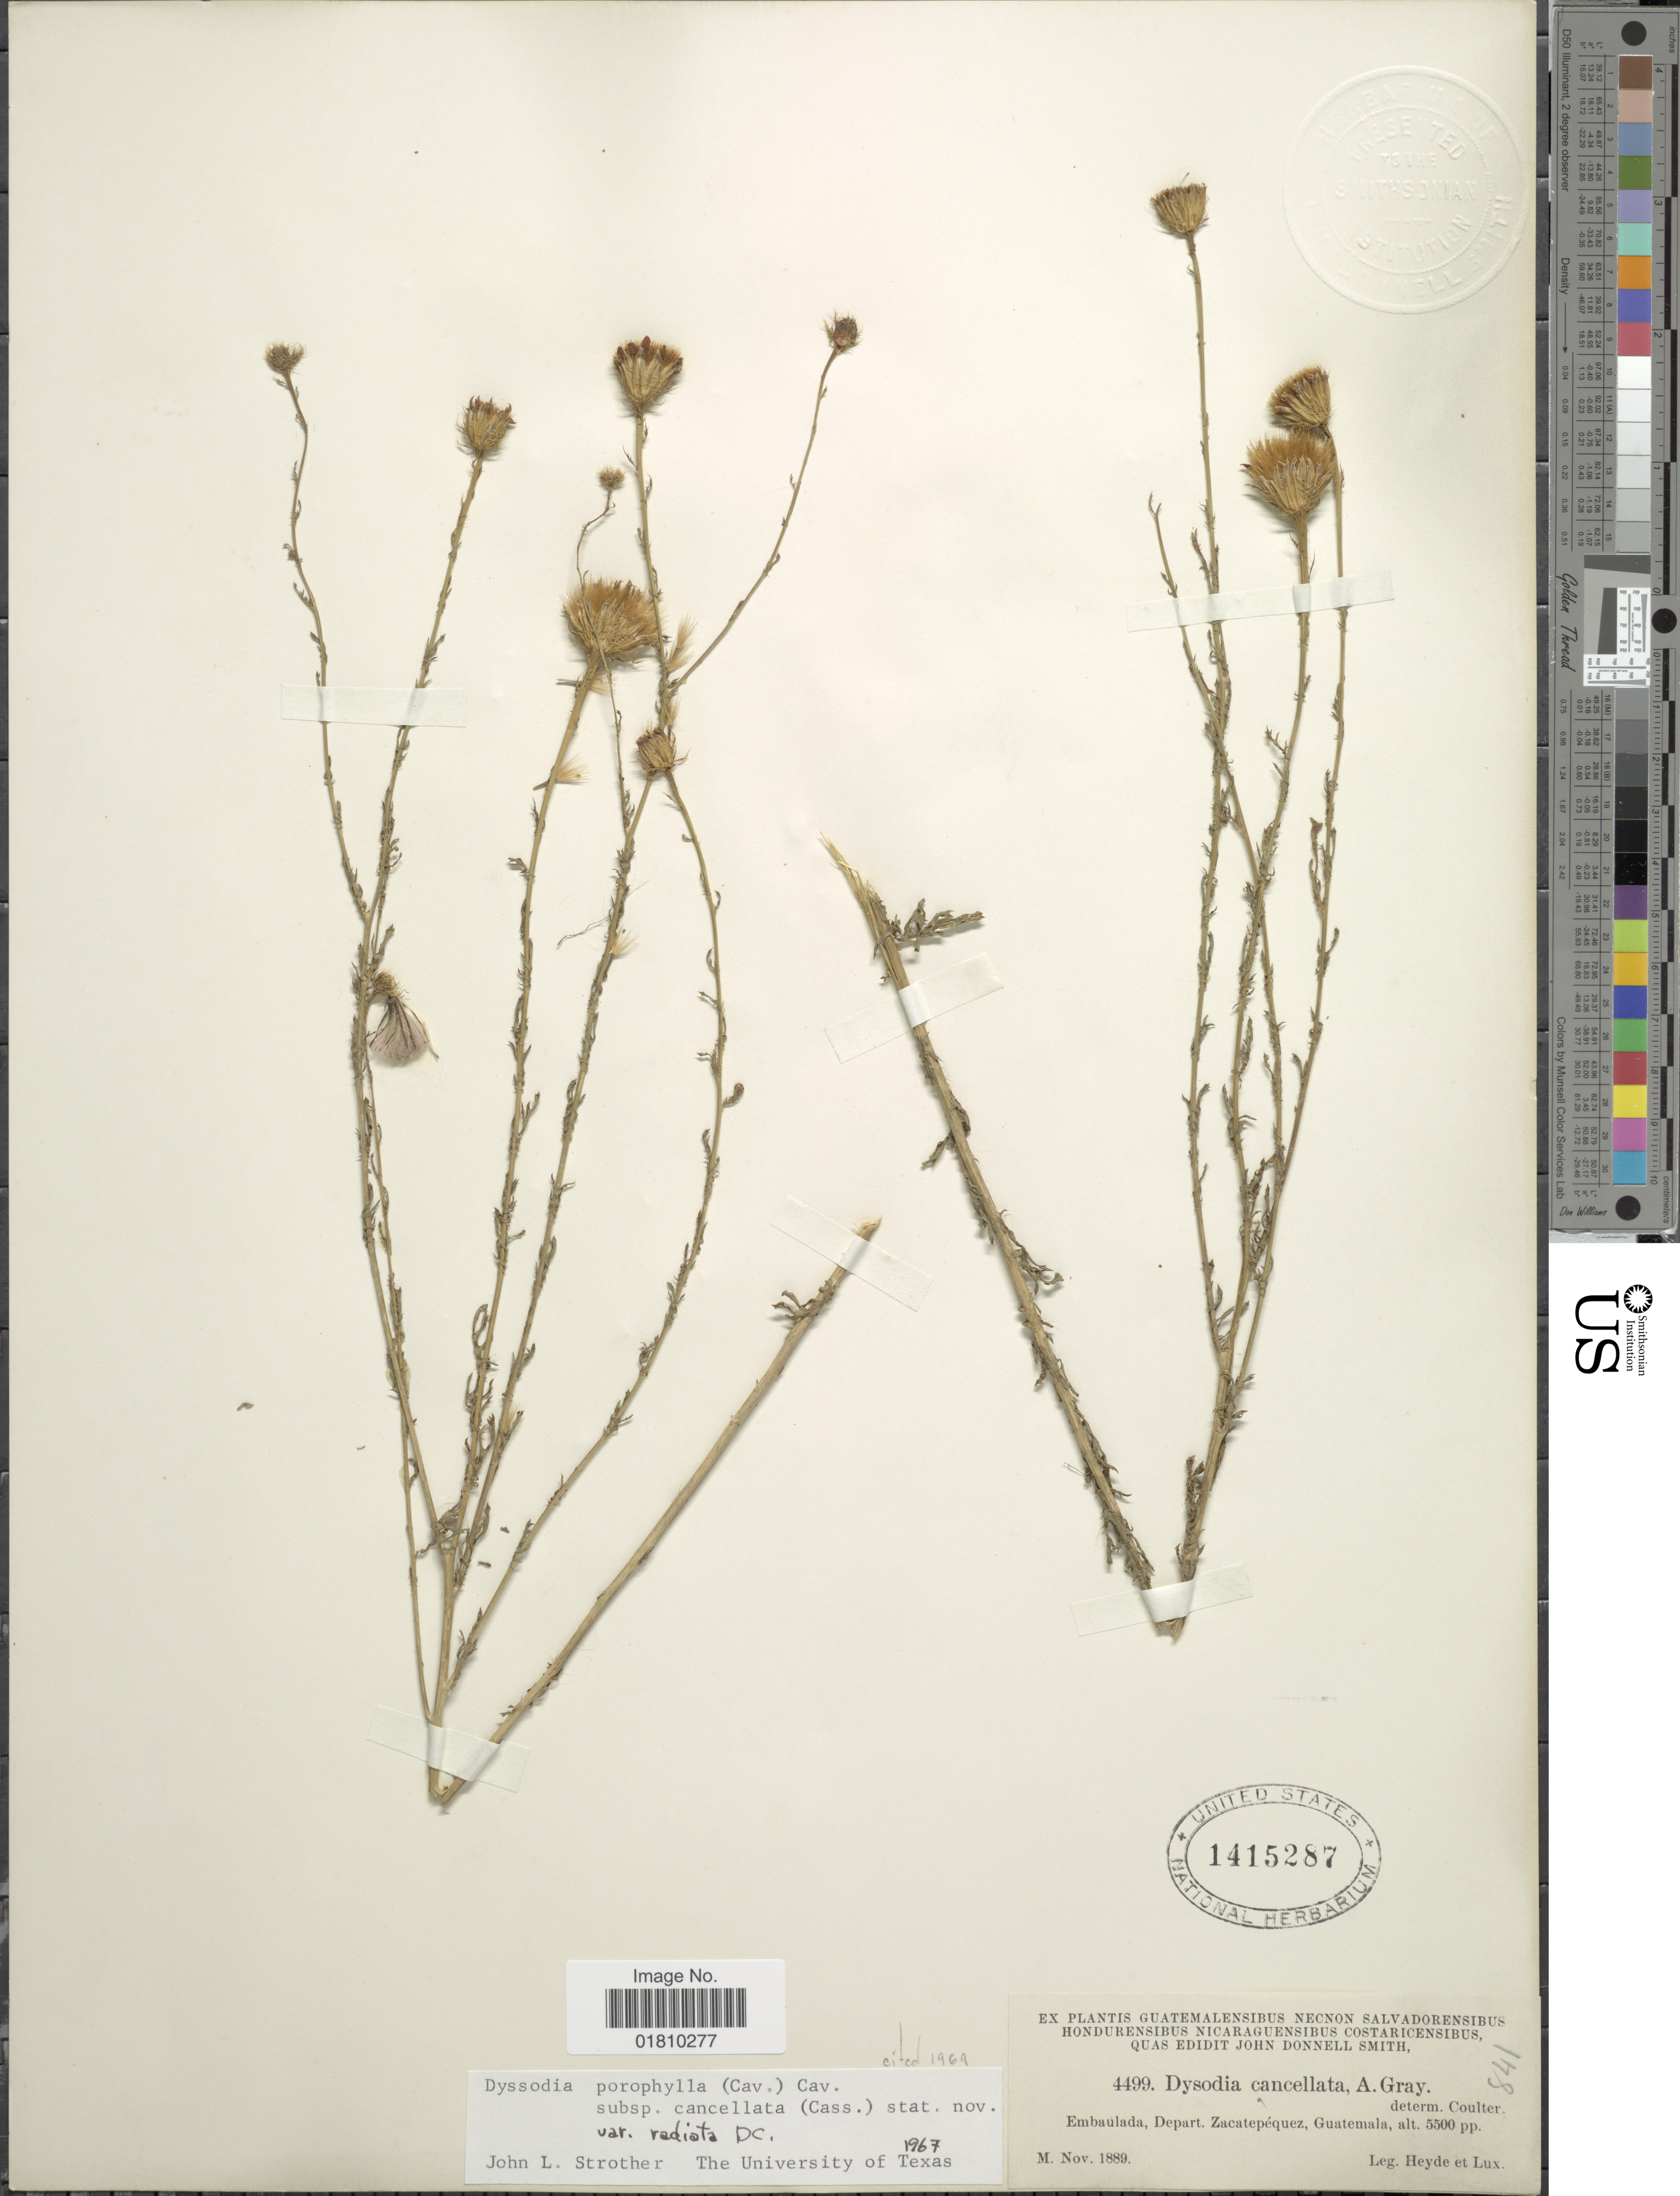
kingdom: Plantae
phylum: Tracheophyta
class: Magnoliopsida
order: Asterales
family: Asteraceae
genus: Adenophyllum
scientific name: Adenophyllum porophyllum var. radiatum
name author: (DC.) Strother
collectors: Heyde & Lux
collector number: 4499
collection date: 1889-11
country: Guatemala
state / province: Sacatepéquez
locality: Embaulada, Depart. Zacatepéquez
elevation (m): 1676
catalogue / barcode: US 1415287